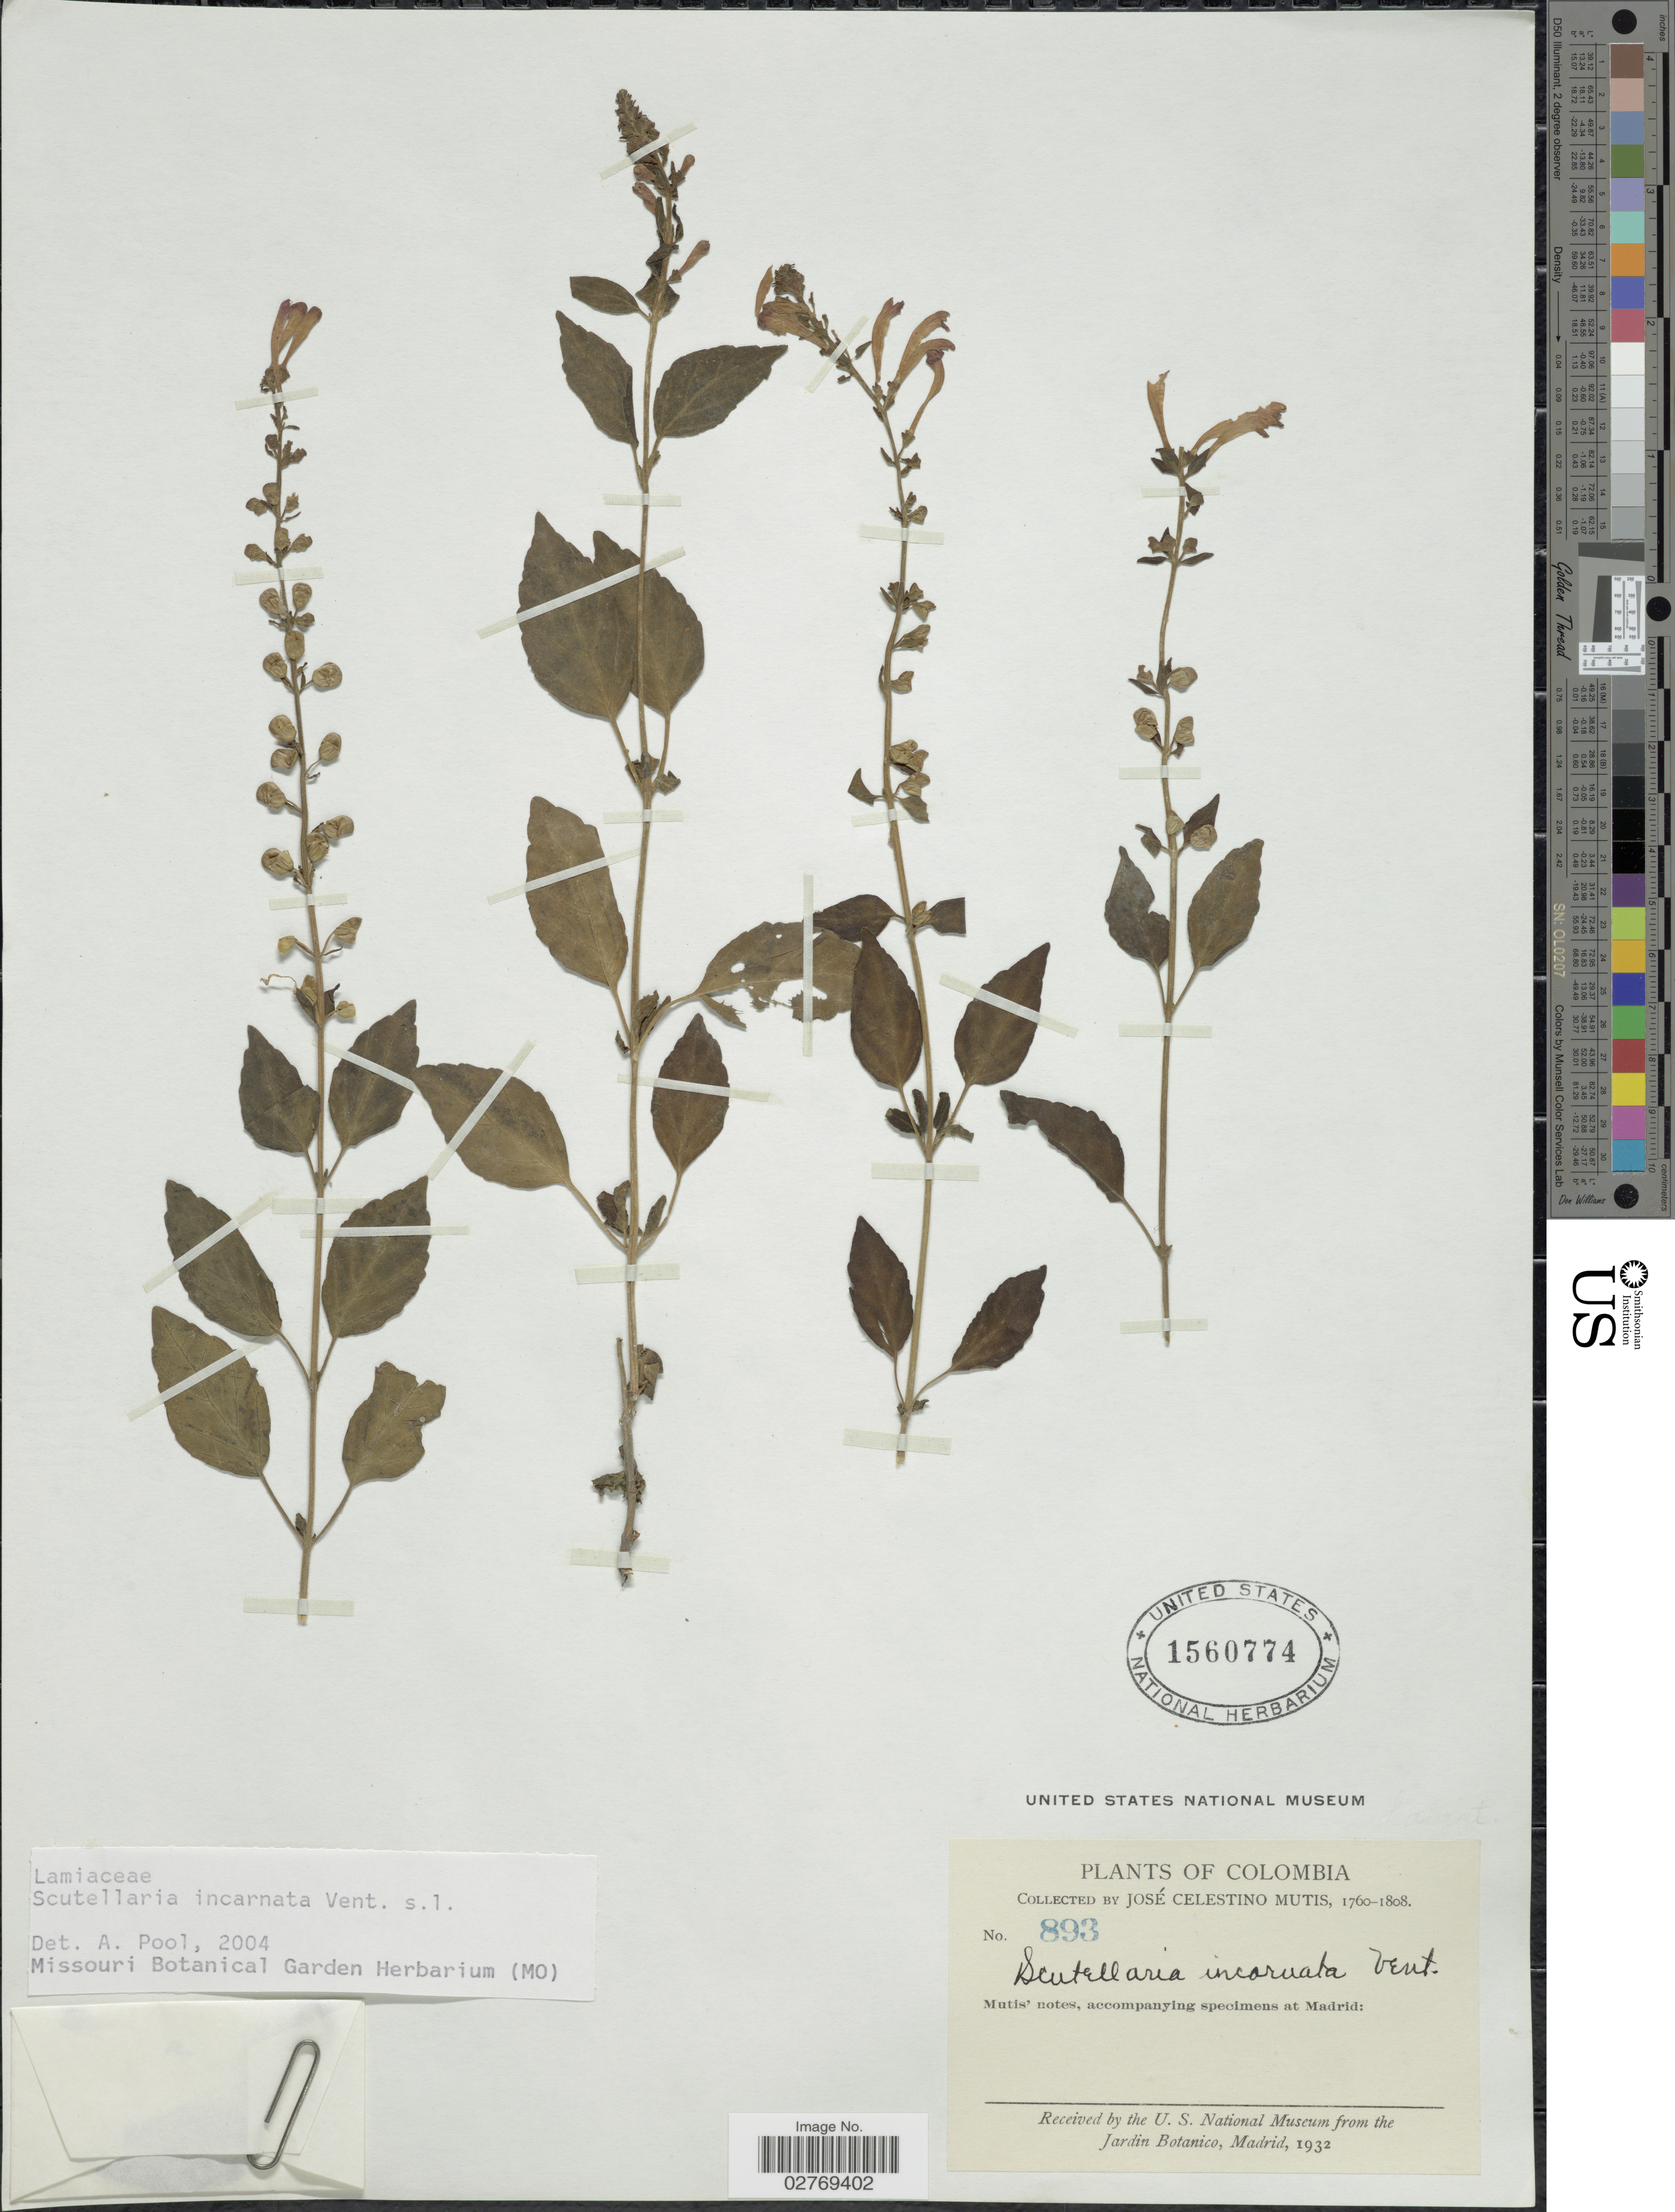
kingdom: Plantae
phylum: Tracheophyta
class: Magnoliopsida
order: Lamiales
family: Lamiaceae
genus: Scutellaria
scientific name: Scutellaria incarnata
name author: Vent.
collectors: J. C. B. Mutis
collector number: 893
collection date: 1760/1808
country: Colombia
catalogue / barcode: US 1560774